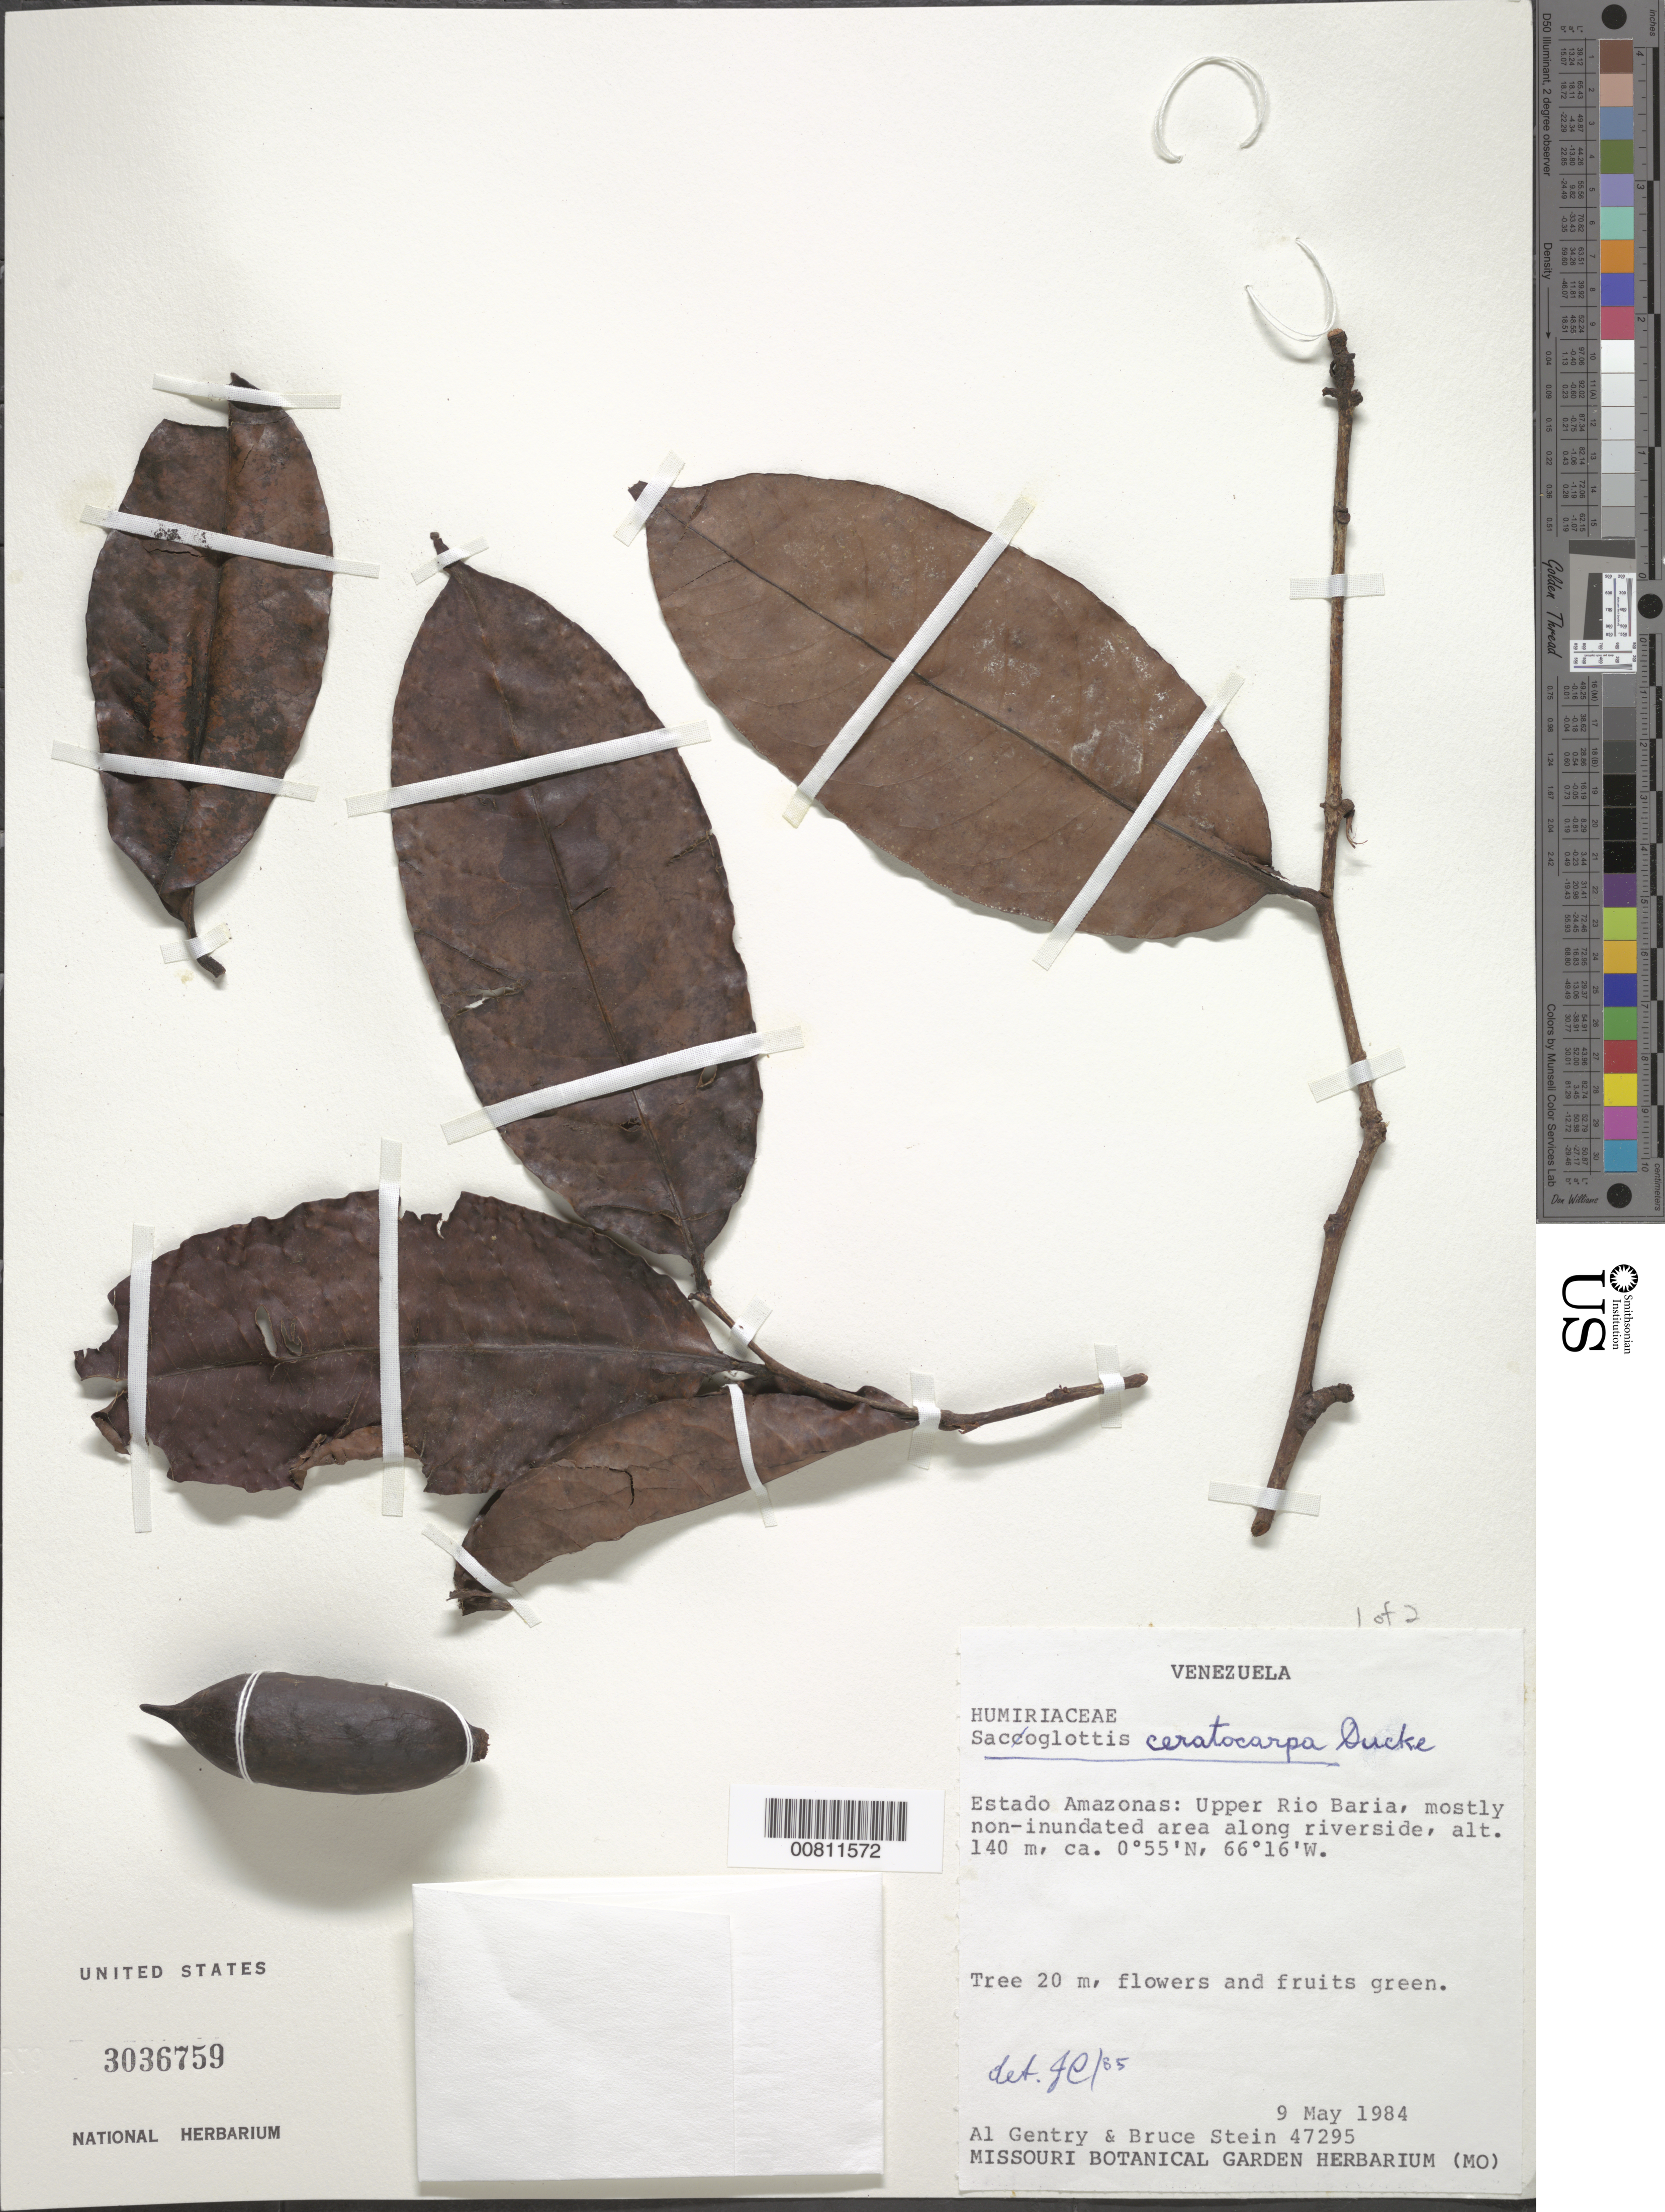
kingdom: Plantae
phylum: Tracheophyta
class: Magnoliopsida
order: Malpighiales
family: Humiriaceae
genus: Sacoglottis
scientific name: Sacoglottis ceratocarpa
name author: Ducke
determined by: Cuatrecasas, J.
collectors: A. H. Gentry & B. Stein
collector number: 47295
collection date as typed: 9-May-84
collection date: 1984-05-09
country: Venezuela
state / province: Amazonas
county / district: Río Negro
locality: Río Baria, upper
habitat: Mostly non-inudated area along riverside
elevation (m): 140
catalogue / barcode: US 3036759